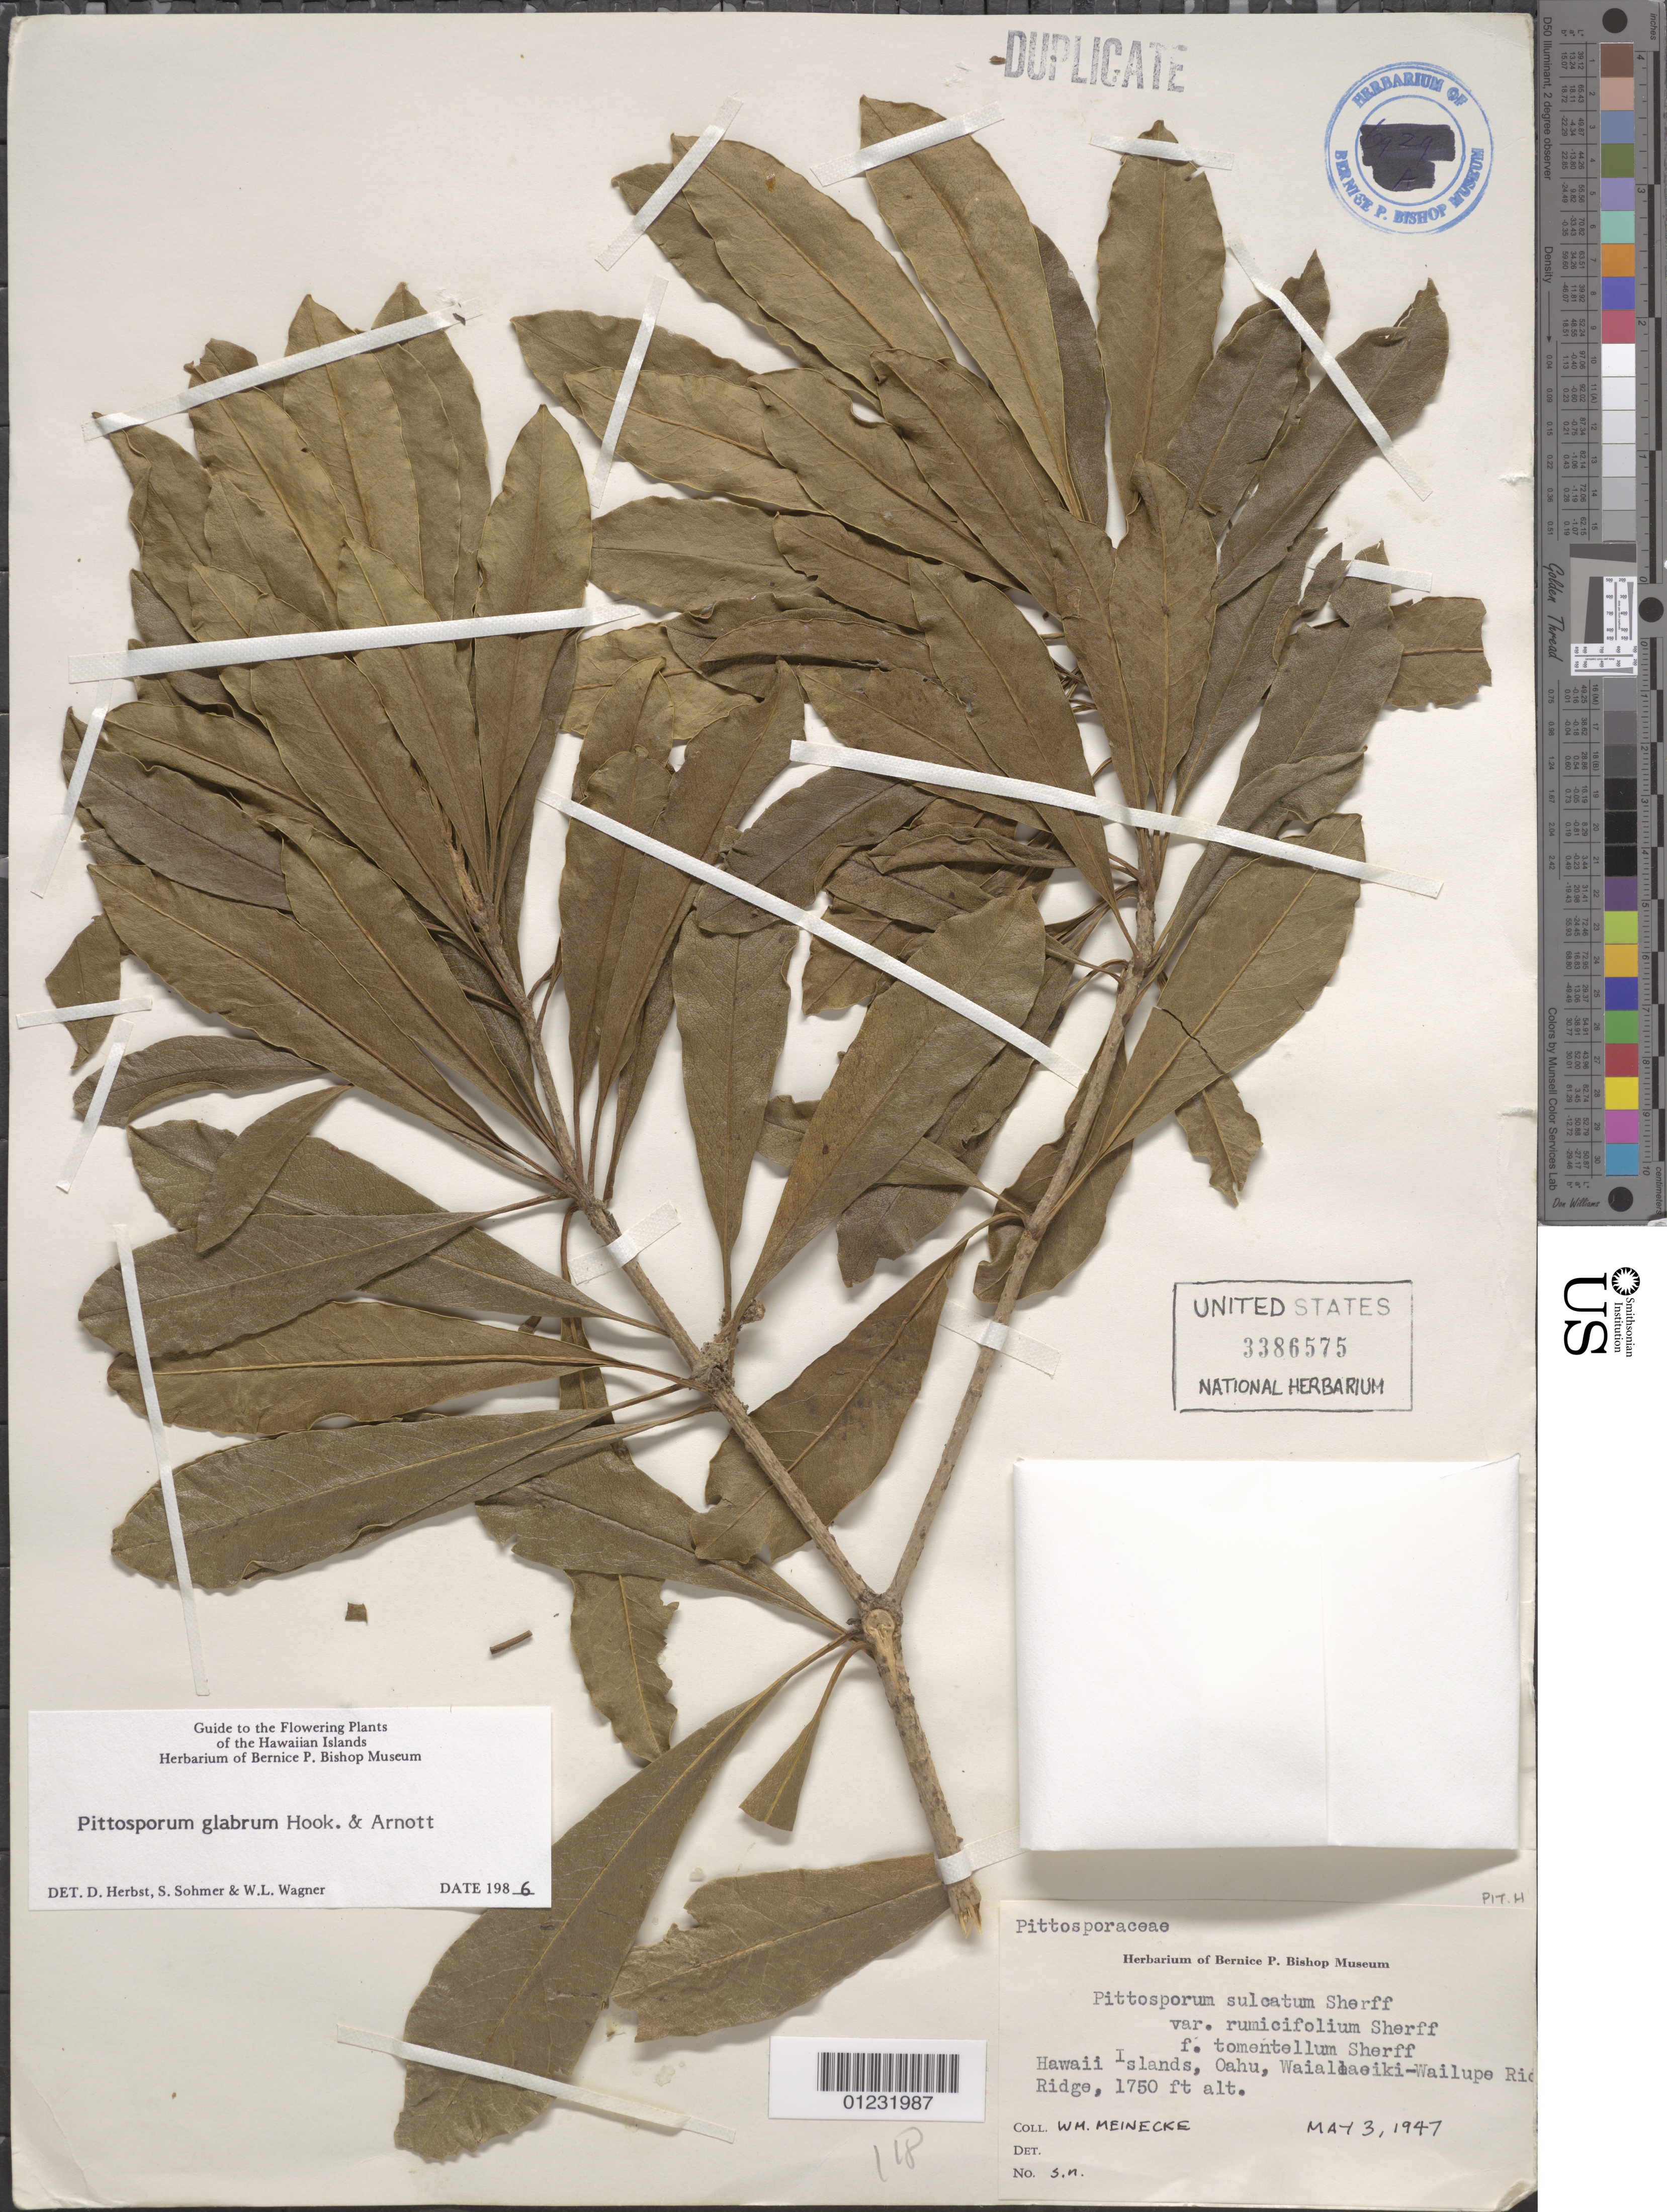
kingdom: Plantae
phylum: Tracheophyta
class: Magnoliopsida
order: Apiales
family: Pittosporaceae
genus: Pittosporum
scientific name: Pittosporum glabrum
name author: Hook. & Arn.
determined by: Herbst, D. R.; Sohmer, S. H.; Wagner, W. L.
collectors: W. Meinecke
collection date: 1947-05-03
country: United States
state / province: Hawaii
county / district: Honolulu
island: Oahu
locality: Waialaeiki-Wailupe Ridge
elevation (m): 533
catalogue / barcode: US 3386575